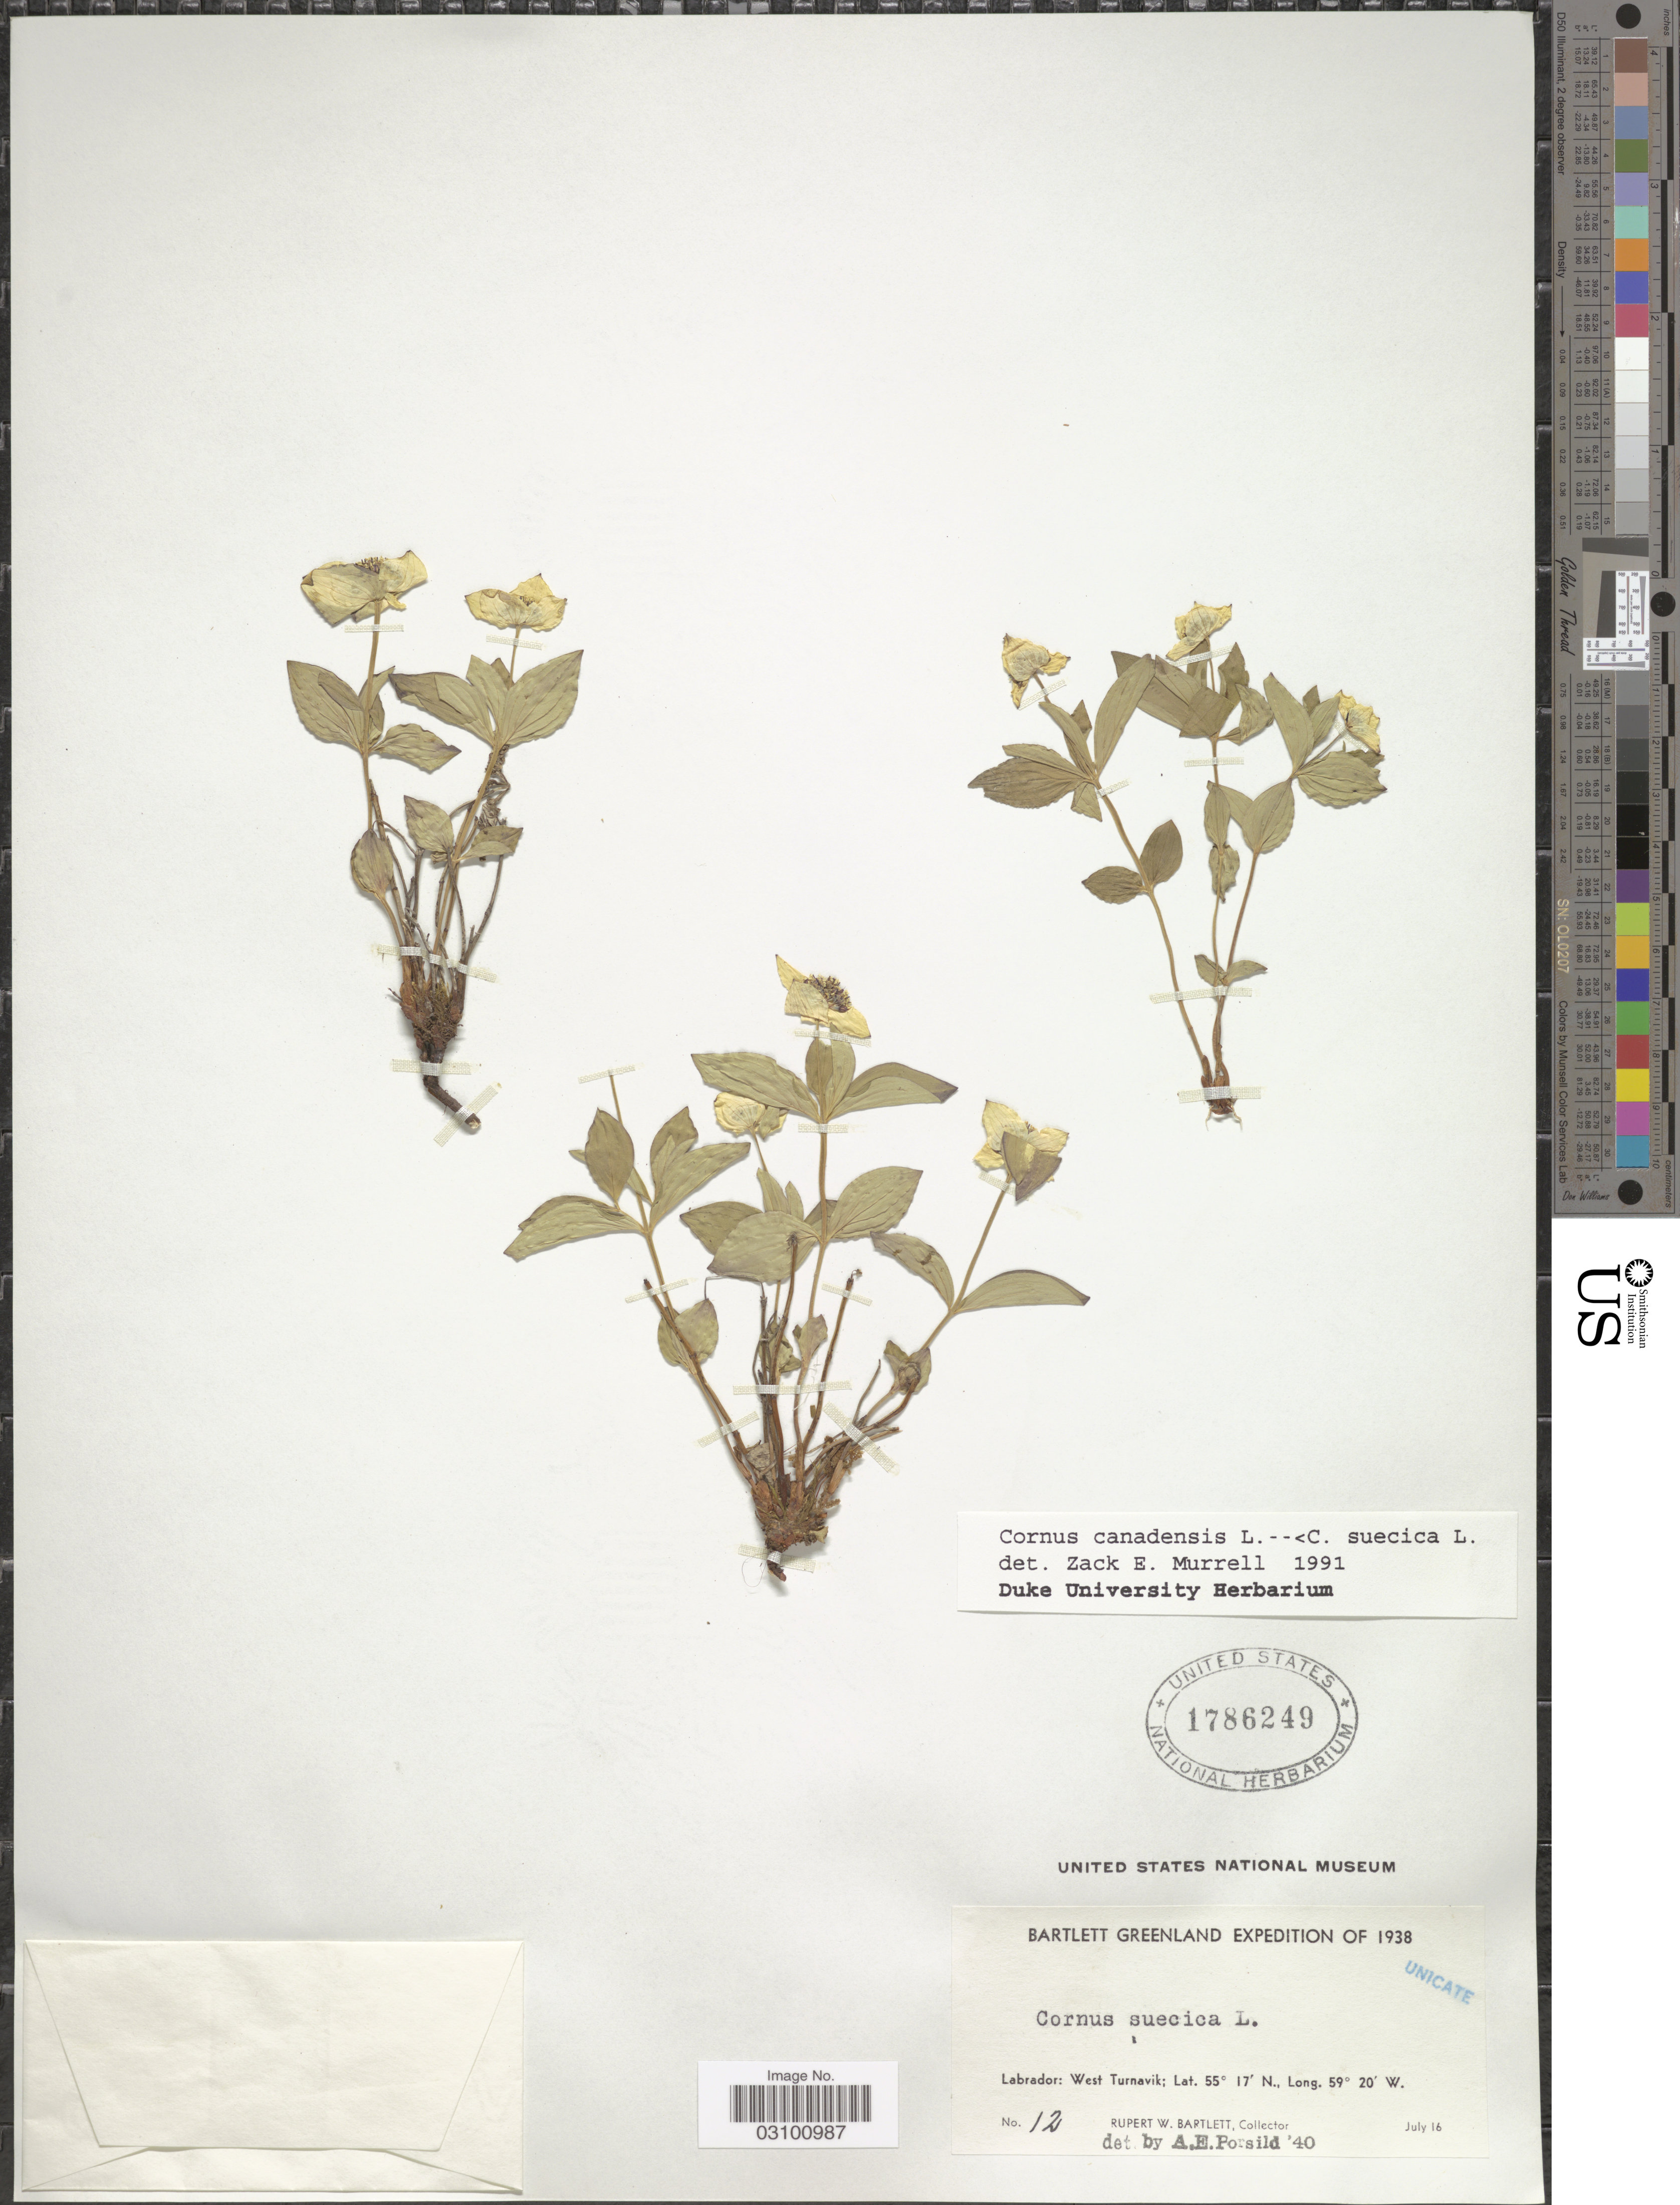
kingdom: Plantae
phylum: Tracheophyta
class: Magnoliopsida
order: Cornales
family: Cornaceae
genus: Cornus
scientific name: Cornus suecica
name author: L.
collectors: R. W. Bartlett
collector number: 12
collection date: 1938-07-16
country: Canada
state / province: Newfoundland and Labrador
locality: Labrador: West Turnavik.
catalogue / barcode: US 1786249